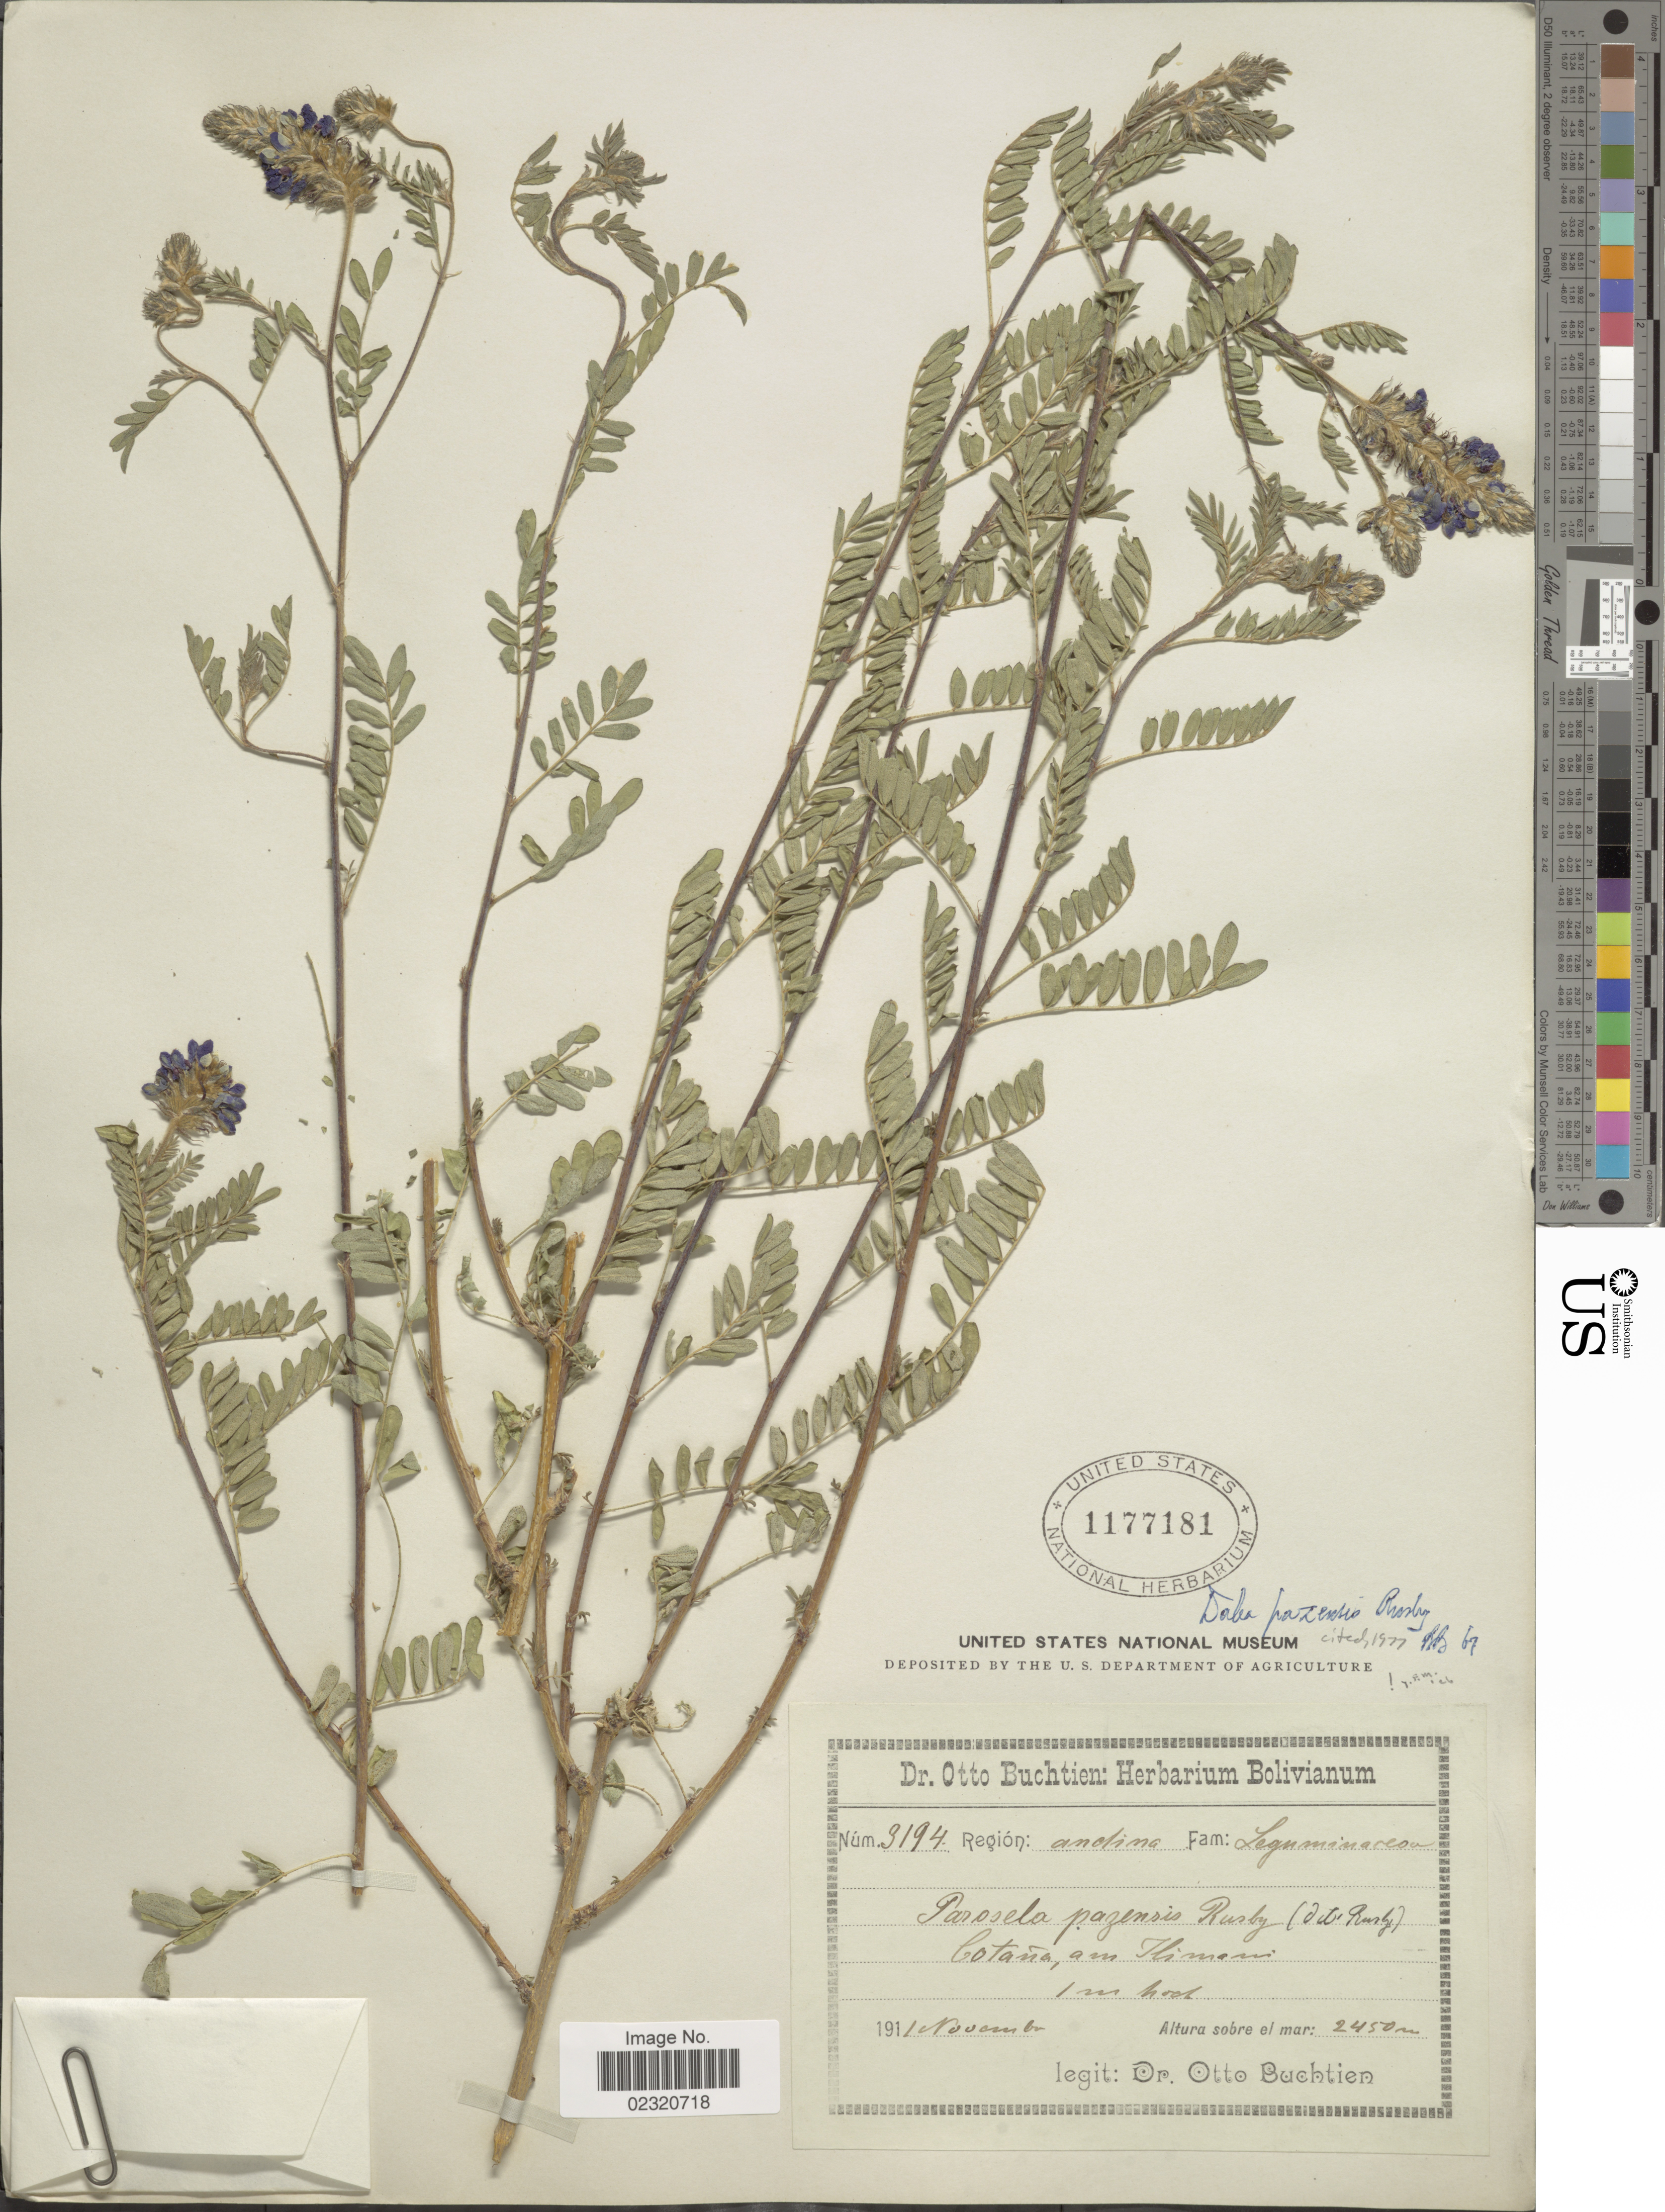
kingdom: Plantae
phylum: Tracheophyta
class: Magnoliopsida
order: Fabales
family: Fabaceae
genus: Dalea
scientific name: Dalea pazensis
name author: Rusby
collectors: O. Buchtien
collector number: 3194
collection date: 1911-11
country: Bolivia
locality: Region: Andina, Cotaña, am Illimani.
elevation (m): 2450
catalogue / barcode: US 1177181